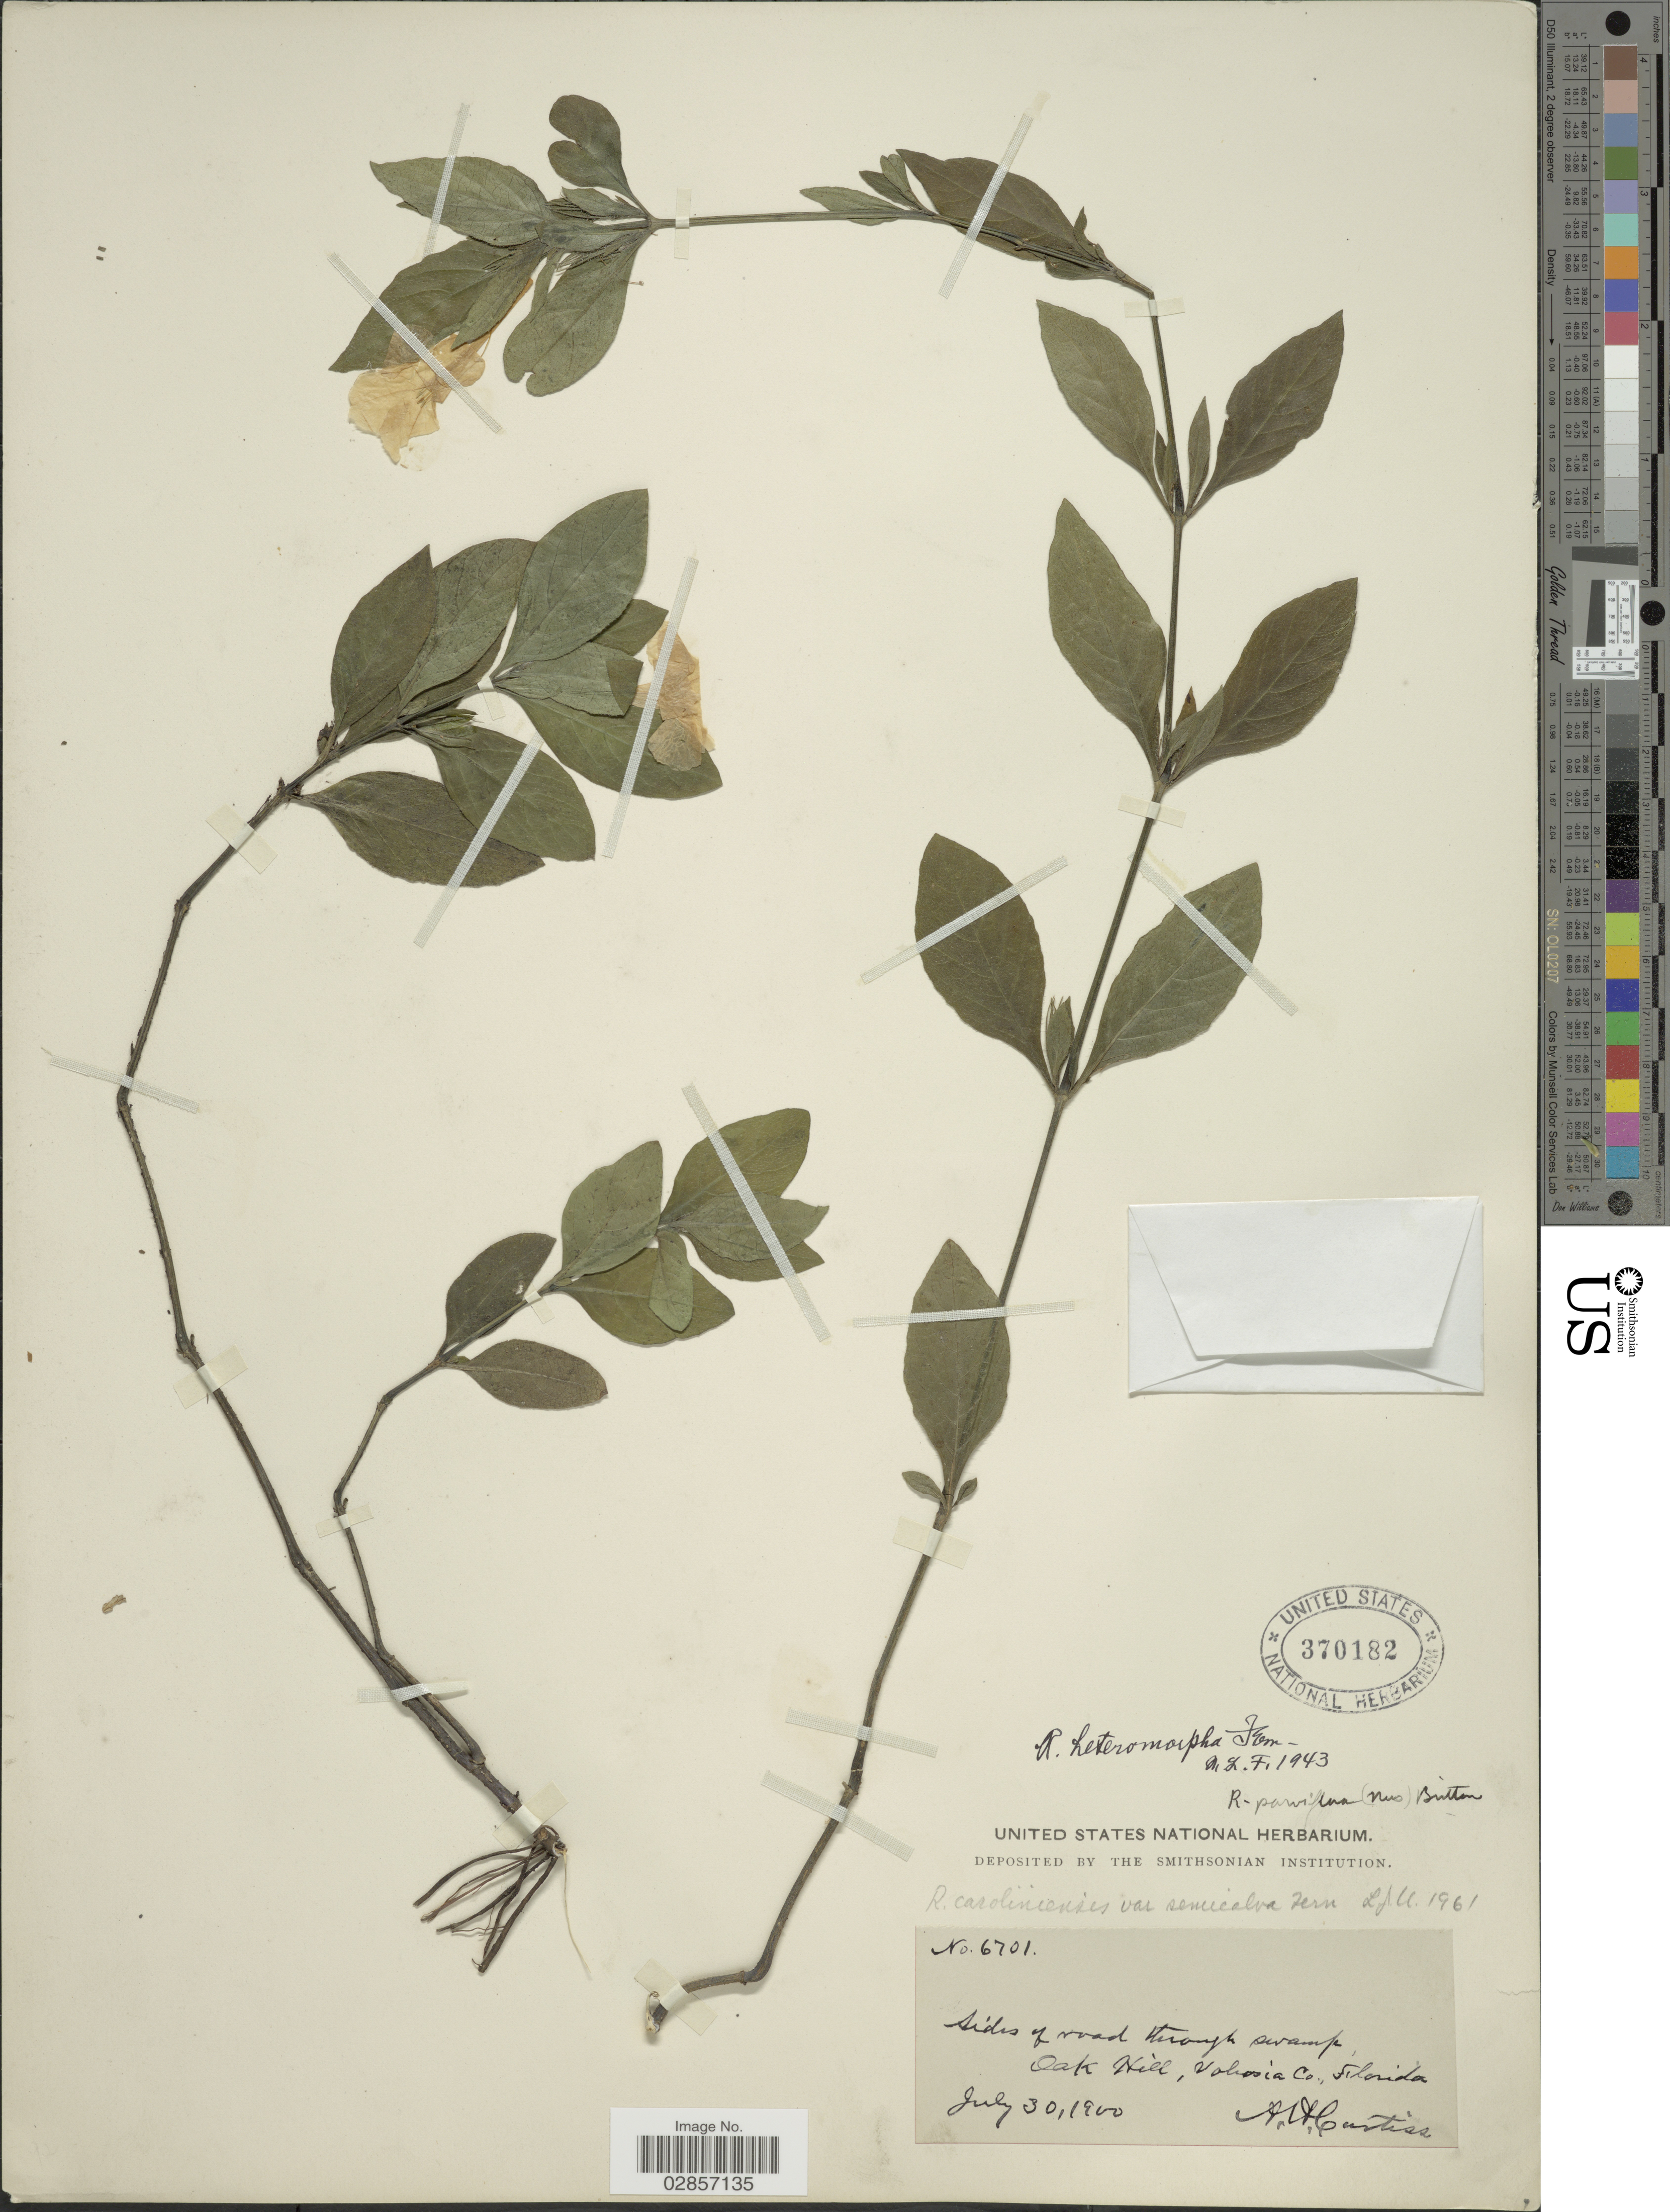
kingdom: Plantae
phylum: Tracheophyta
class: Magnoliopsida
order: Lamiales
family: Acanthaceae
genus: Ruellia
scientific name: Ruellia heteromorpha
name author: Fernald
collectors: A. H. Curtiss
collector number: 6701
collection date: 1900-07-30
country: United States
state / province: Florida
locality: Oak Hill, Volusia Co.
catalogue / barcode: US 370182